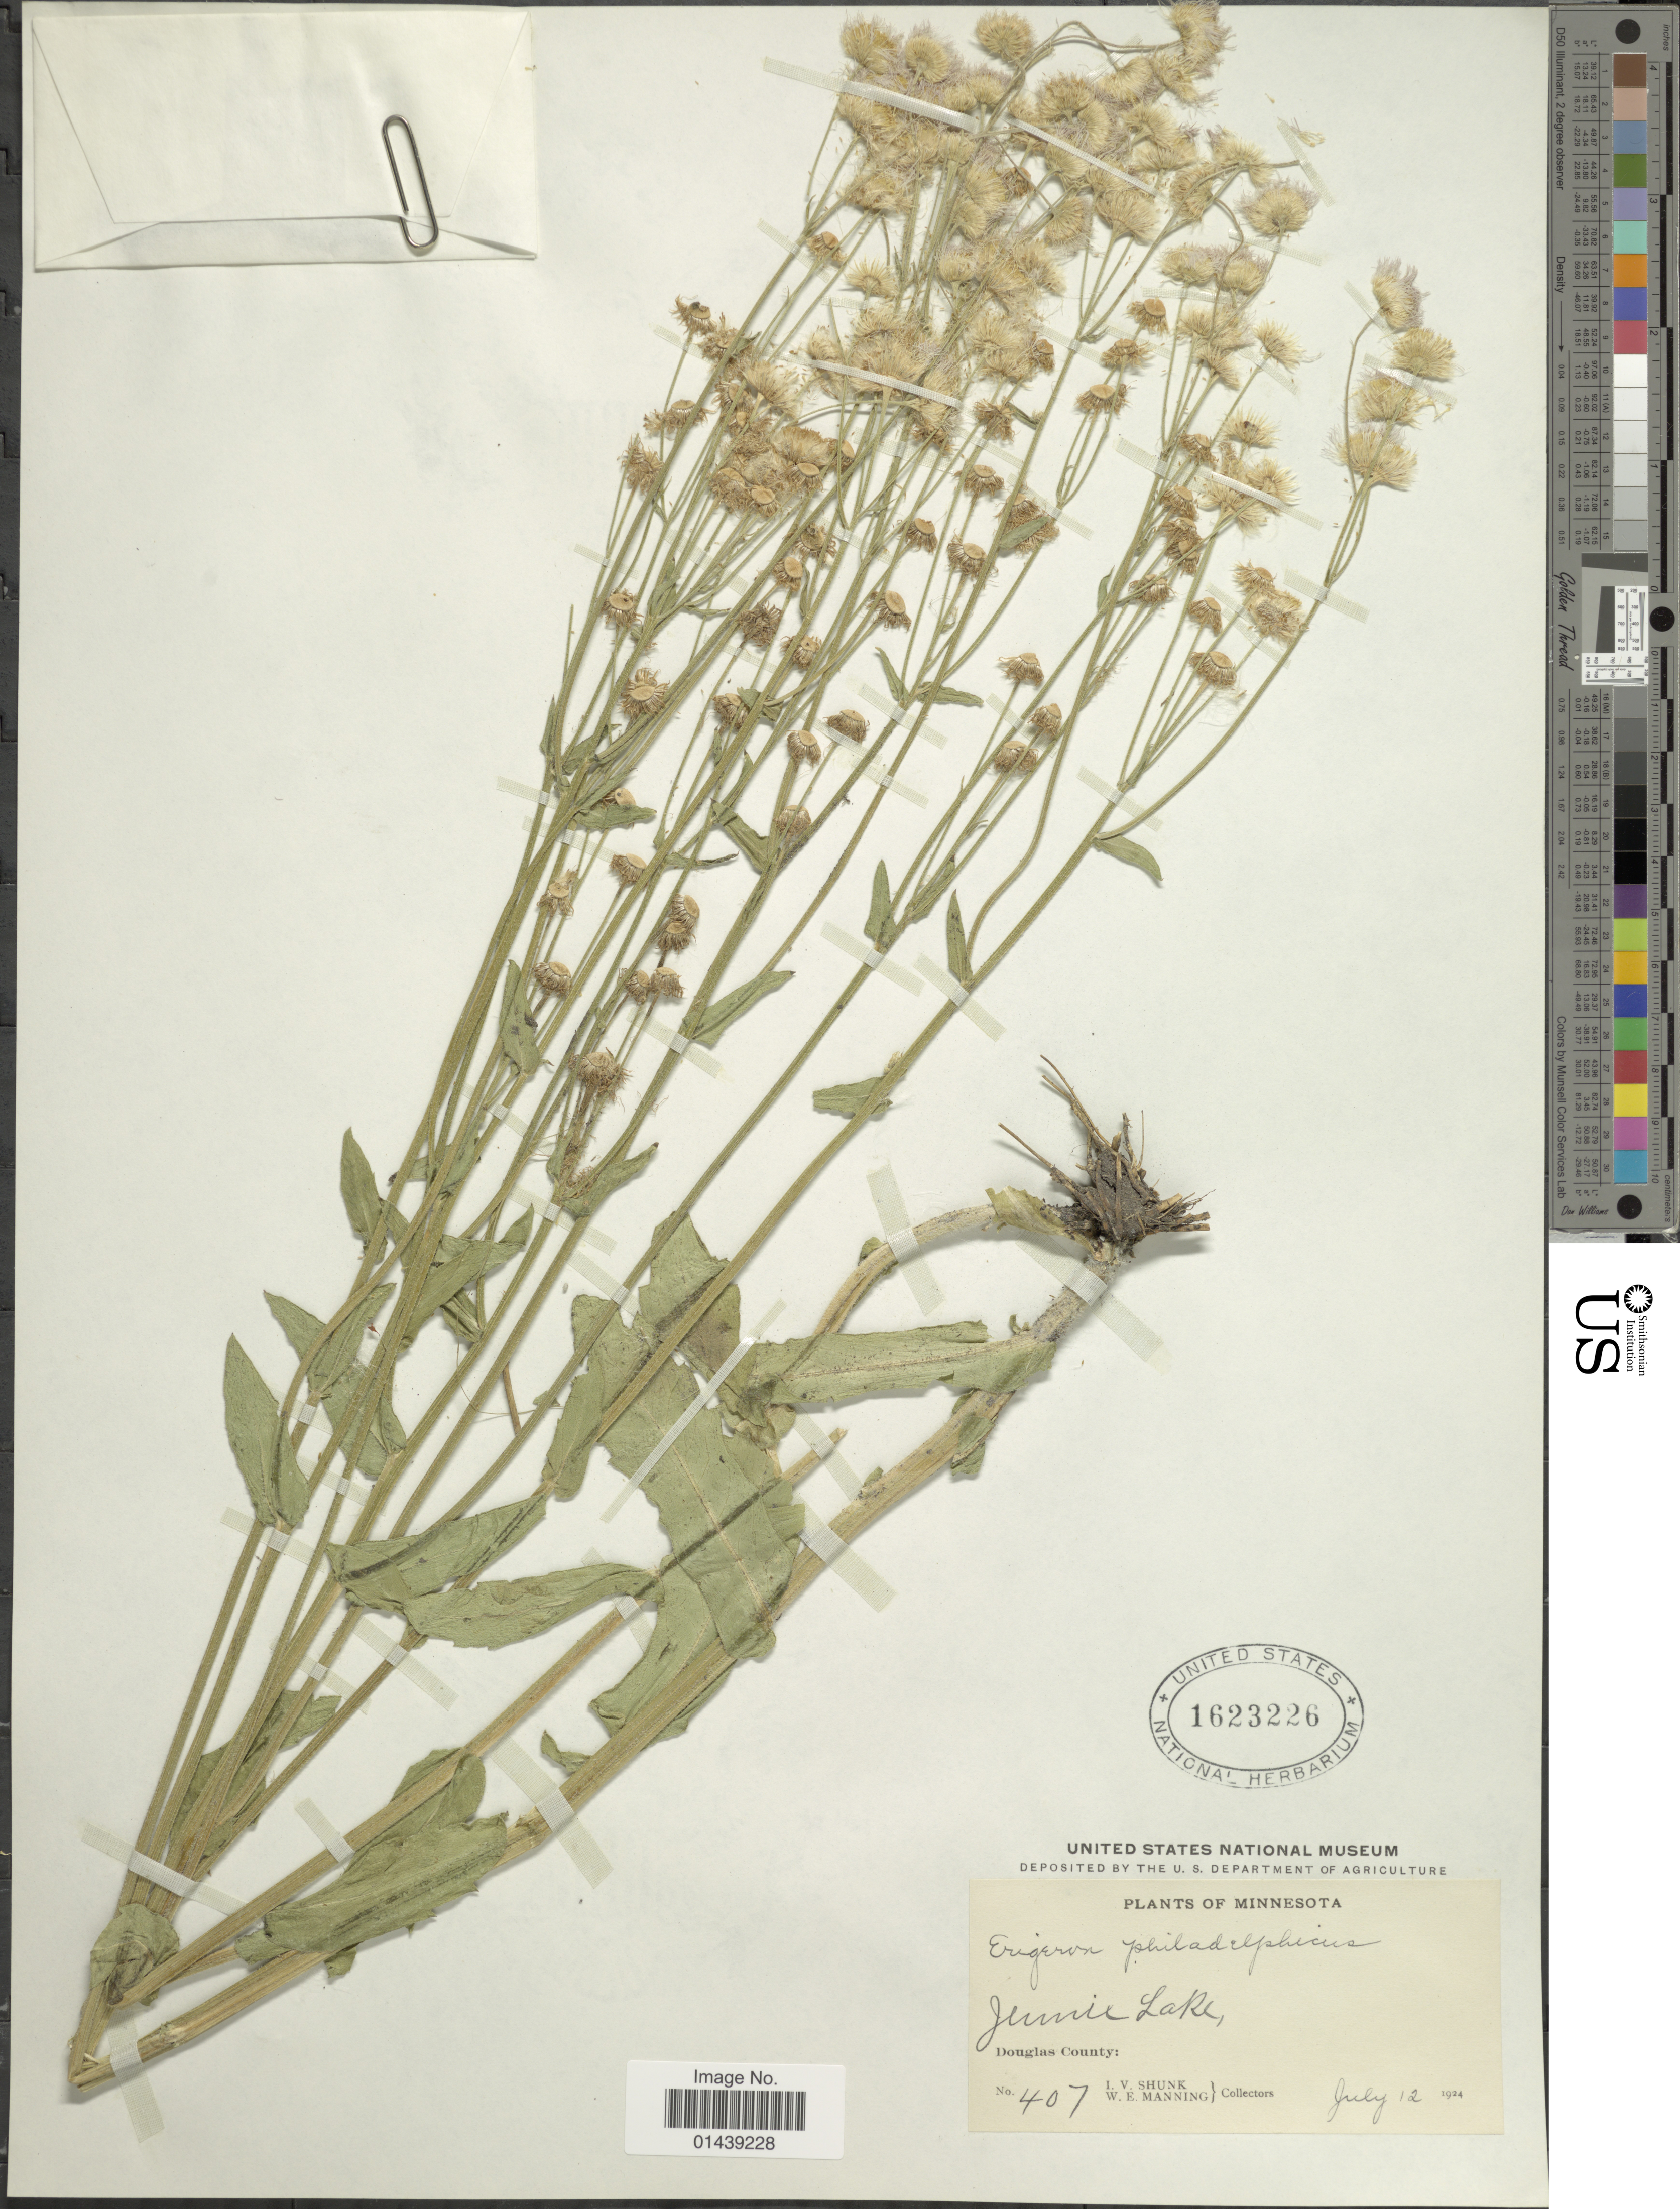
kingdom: Plantae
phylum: Tracheophyta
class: Magnoliopsida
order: Asterales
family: Asteraceae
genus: Erigeron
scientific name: Erigeron philadelphicus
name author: L.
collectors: I. Shunk & W. Manning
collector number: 407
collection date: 1924-07-12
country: United States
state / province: Minnesota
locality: Jennie Lake, Douglas Lake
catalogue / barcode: US 1623226